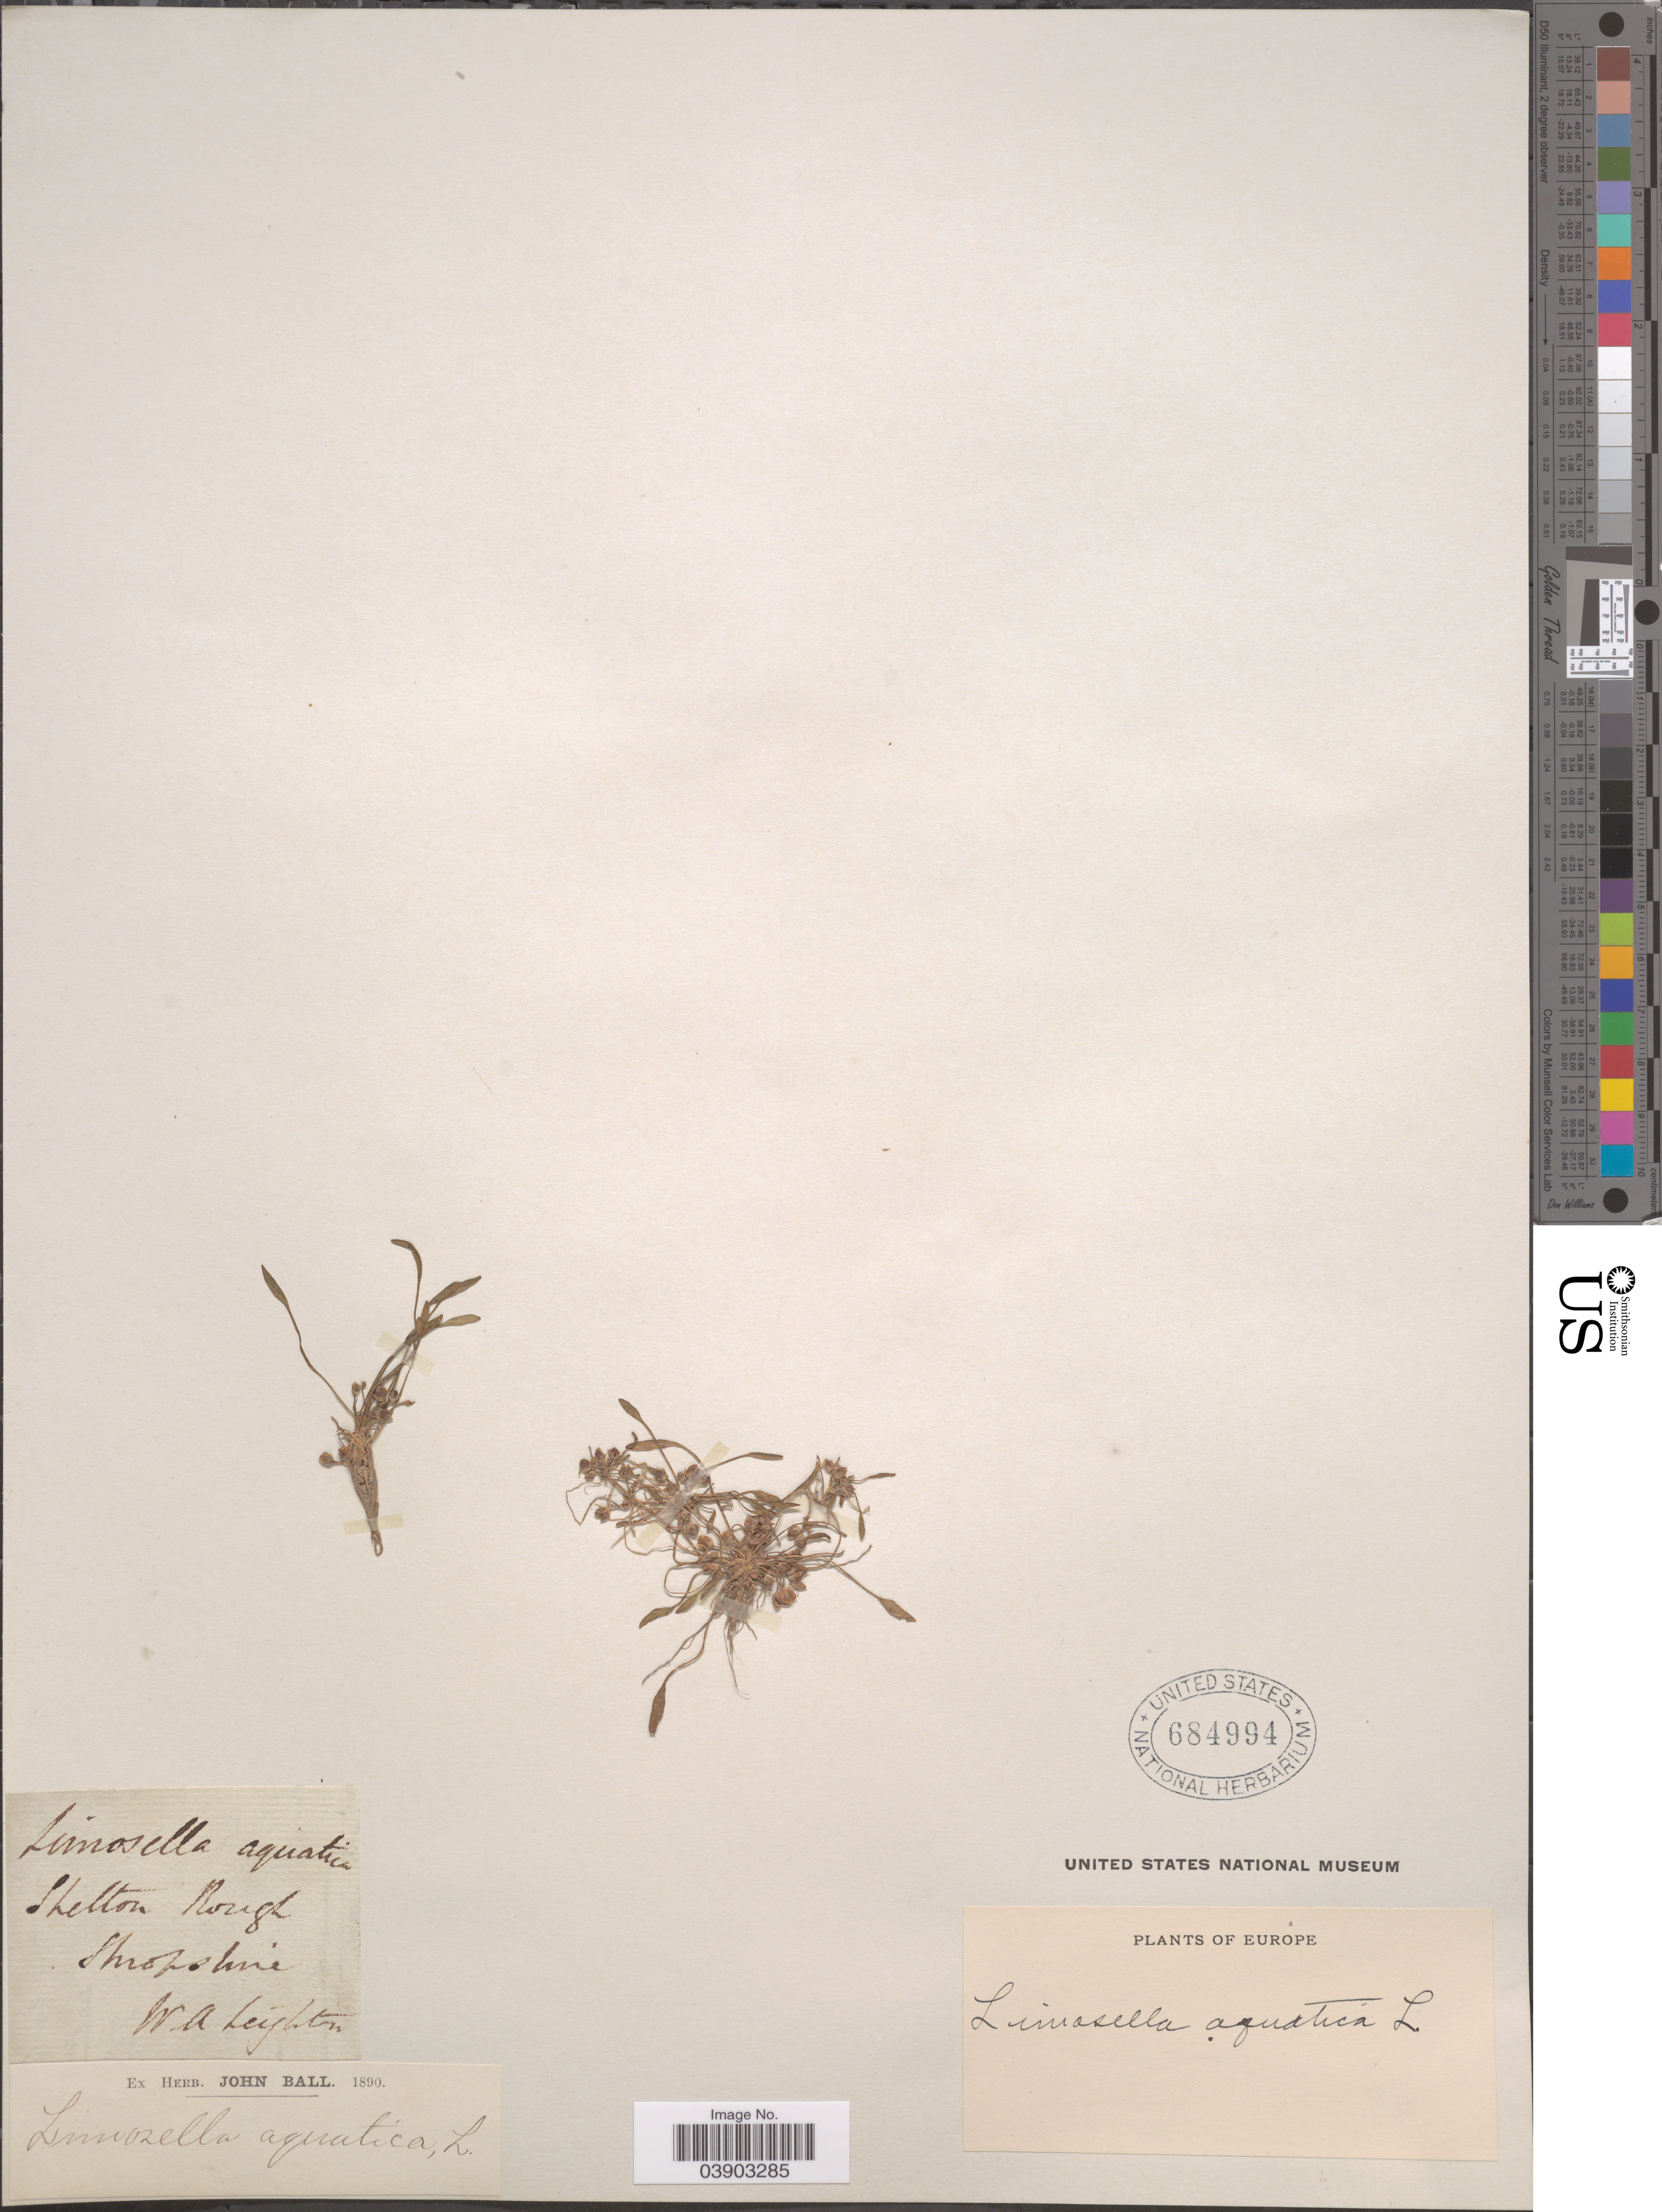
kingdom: Plantae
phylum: Tracheophyta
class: Magnoliopsida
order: Lamiales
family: Scrophulariaceae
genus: Limosella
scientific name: Limosella aquatica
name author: L.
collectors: W. Leighton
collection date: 1890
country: United Kingdom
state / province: England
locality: Shropshire. Europe.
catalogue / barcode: US 684994